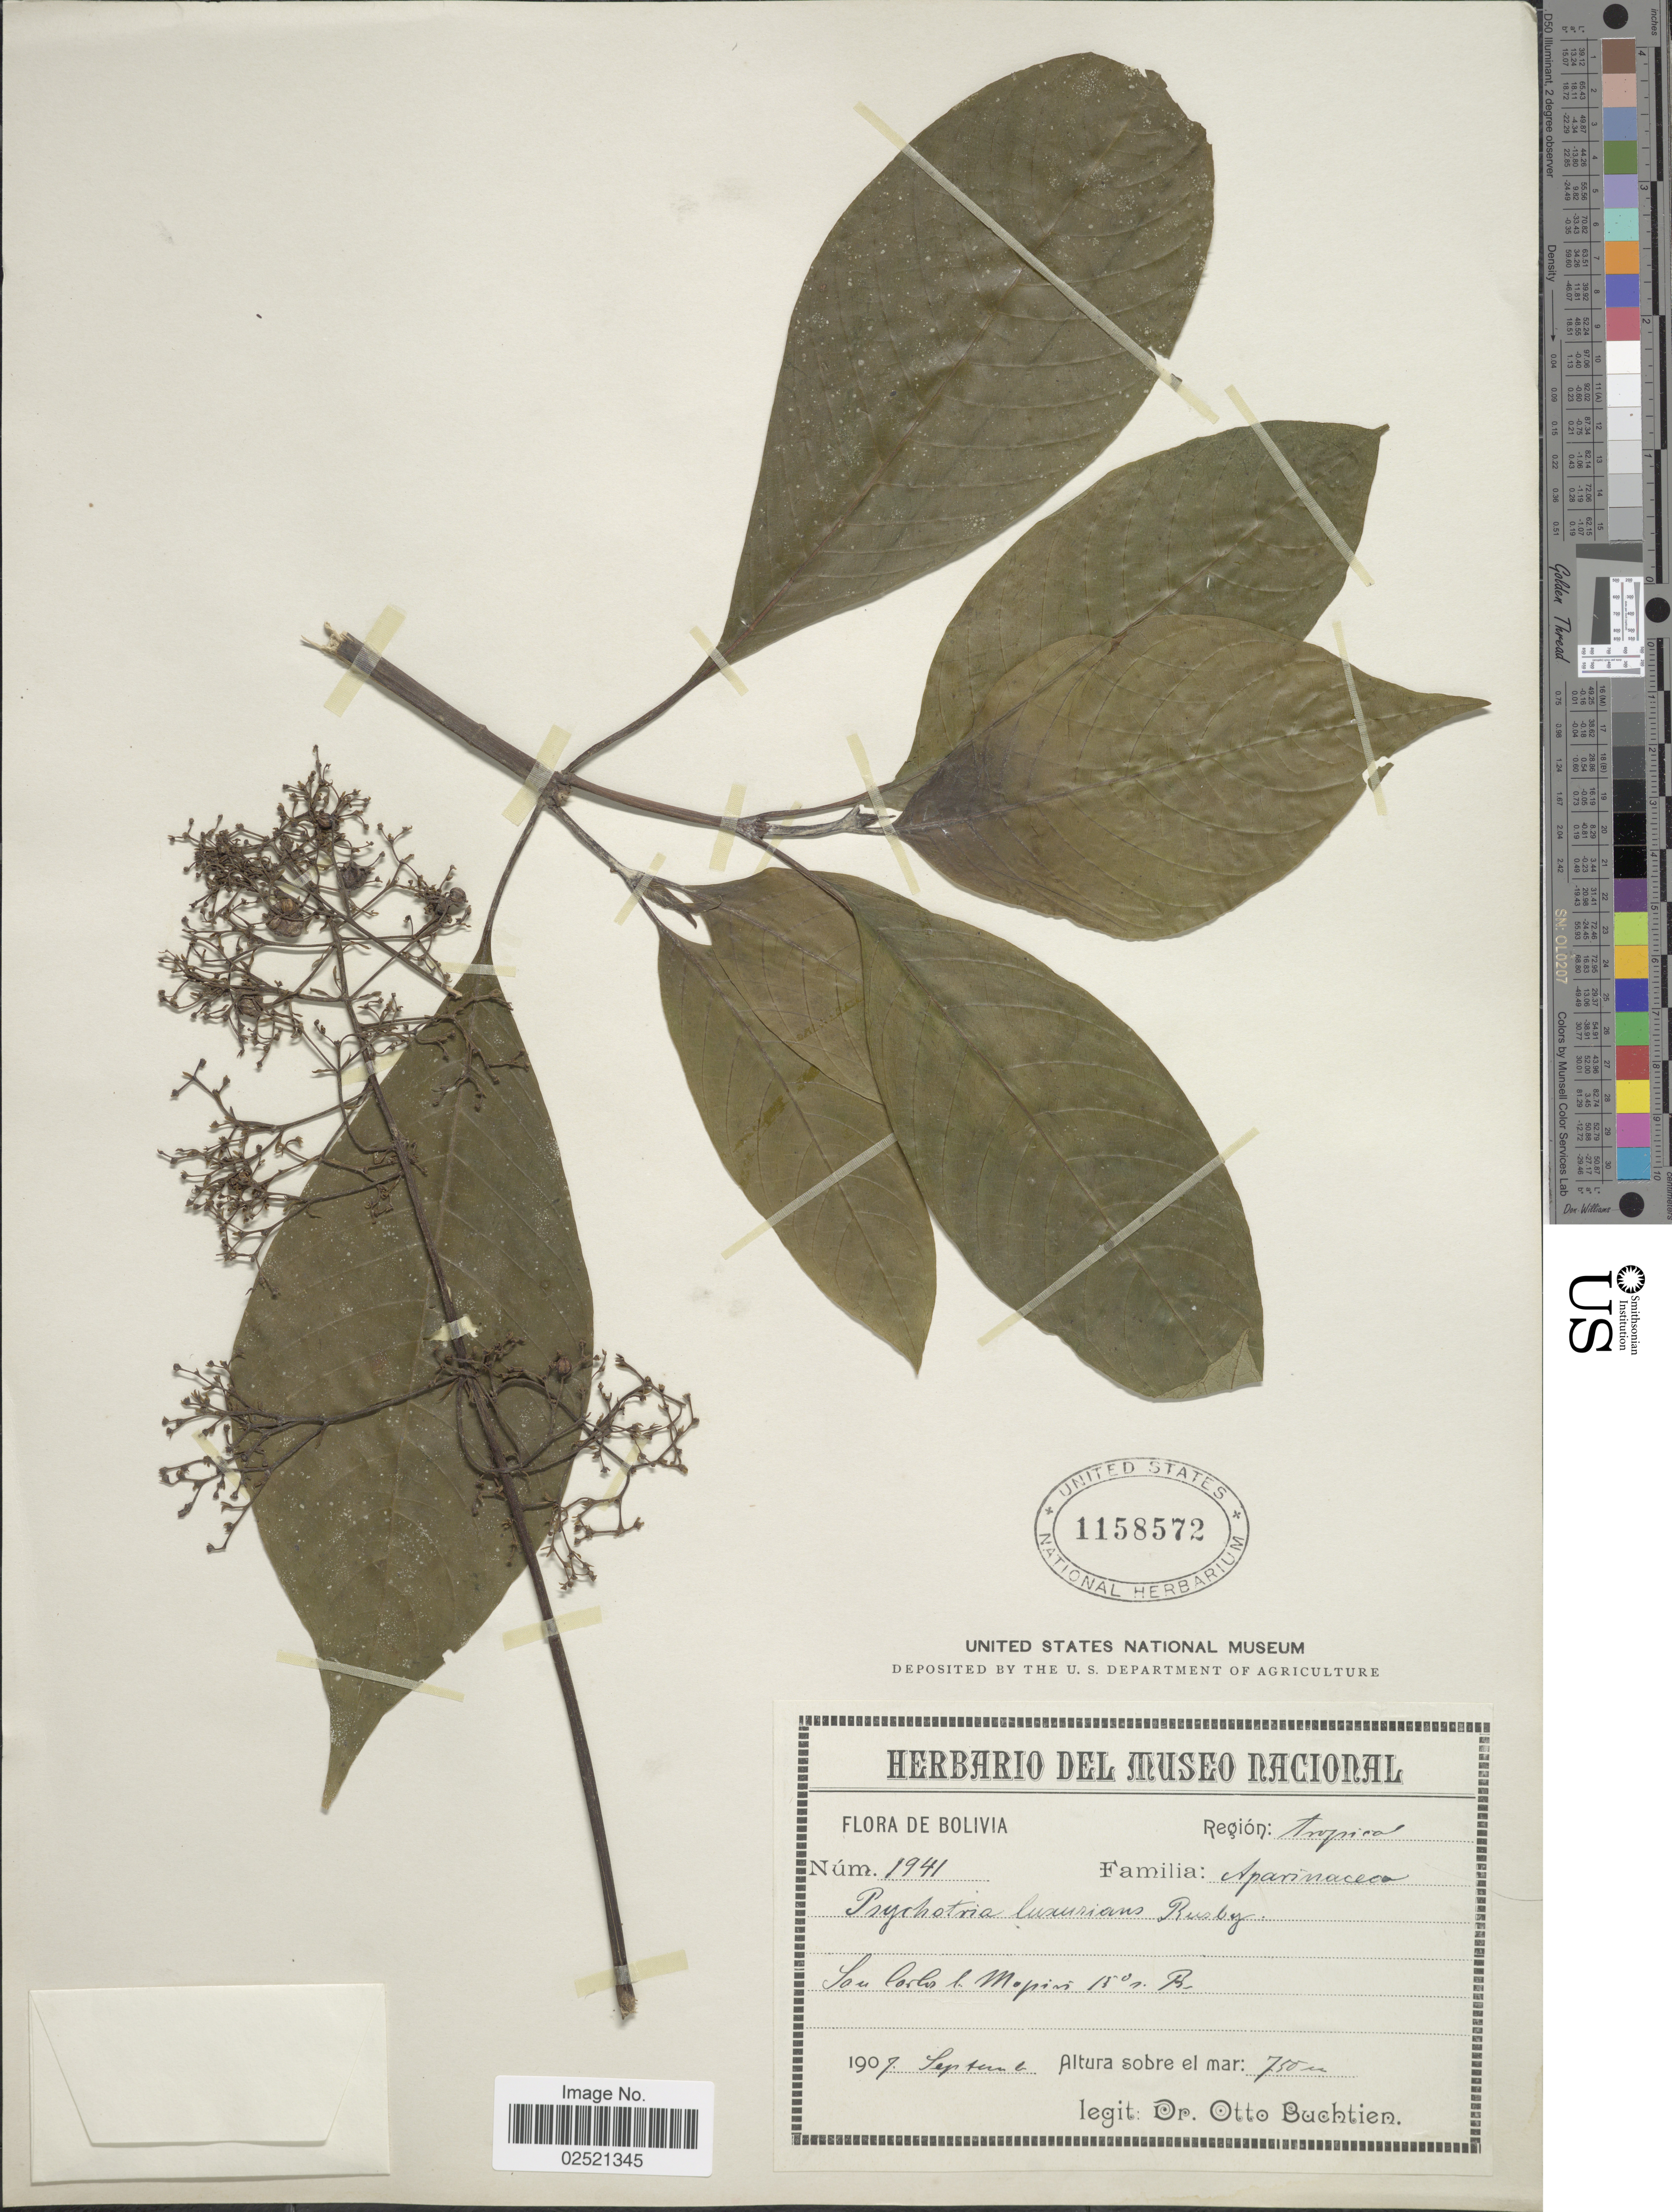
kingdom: Plantae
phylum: Tracheophyta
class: Magnoliopsida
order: Gentianales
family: Rubiaceae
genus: Psychotria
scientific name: Psychotria luxurians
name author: Rusby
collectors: O. Buchtien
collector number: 1941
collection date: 1907-09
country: Bolivia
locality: Region: tropical, San Carlos l. Mapiri 15° s. Br.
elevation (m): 750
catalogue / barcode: US 1158572